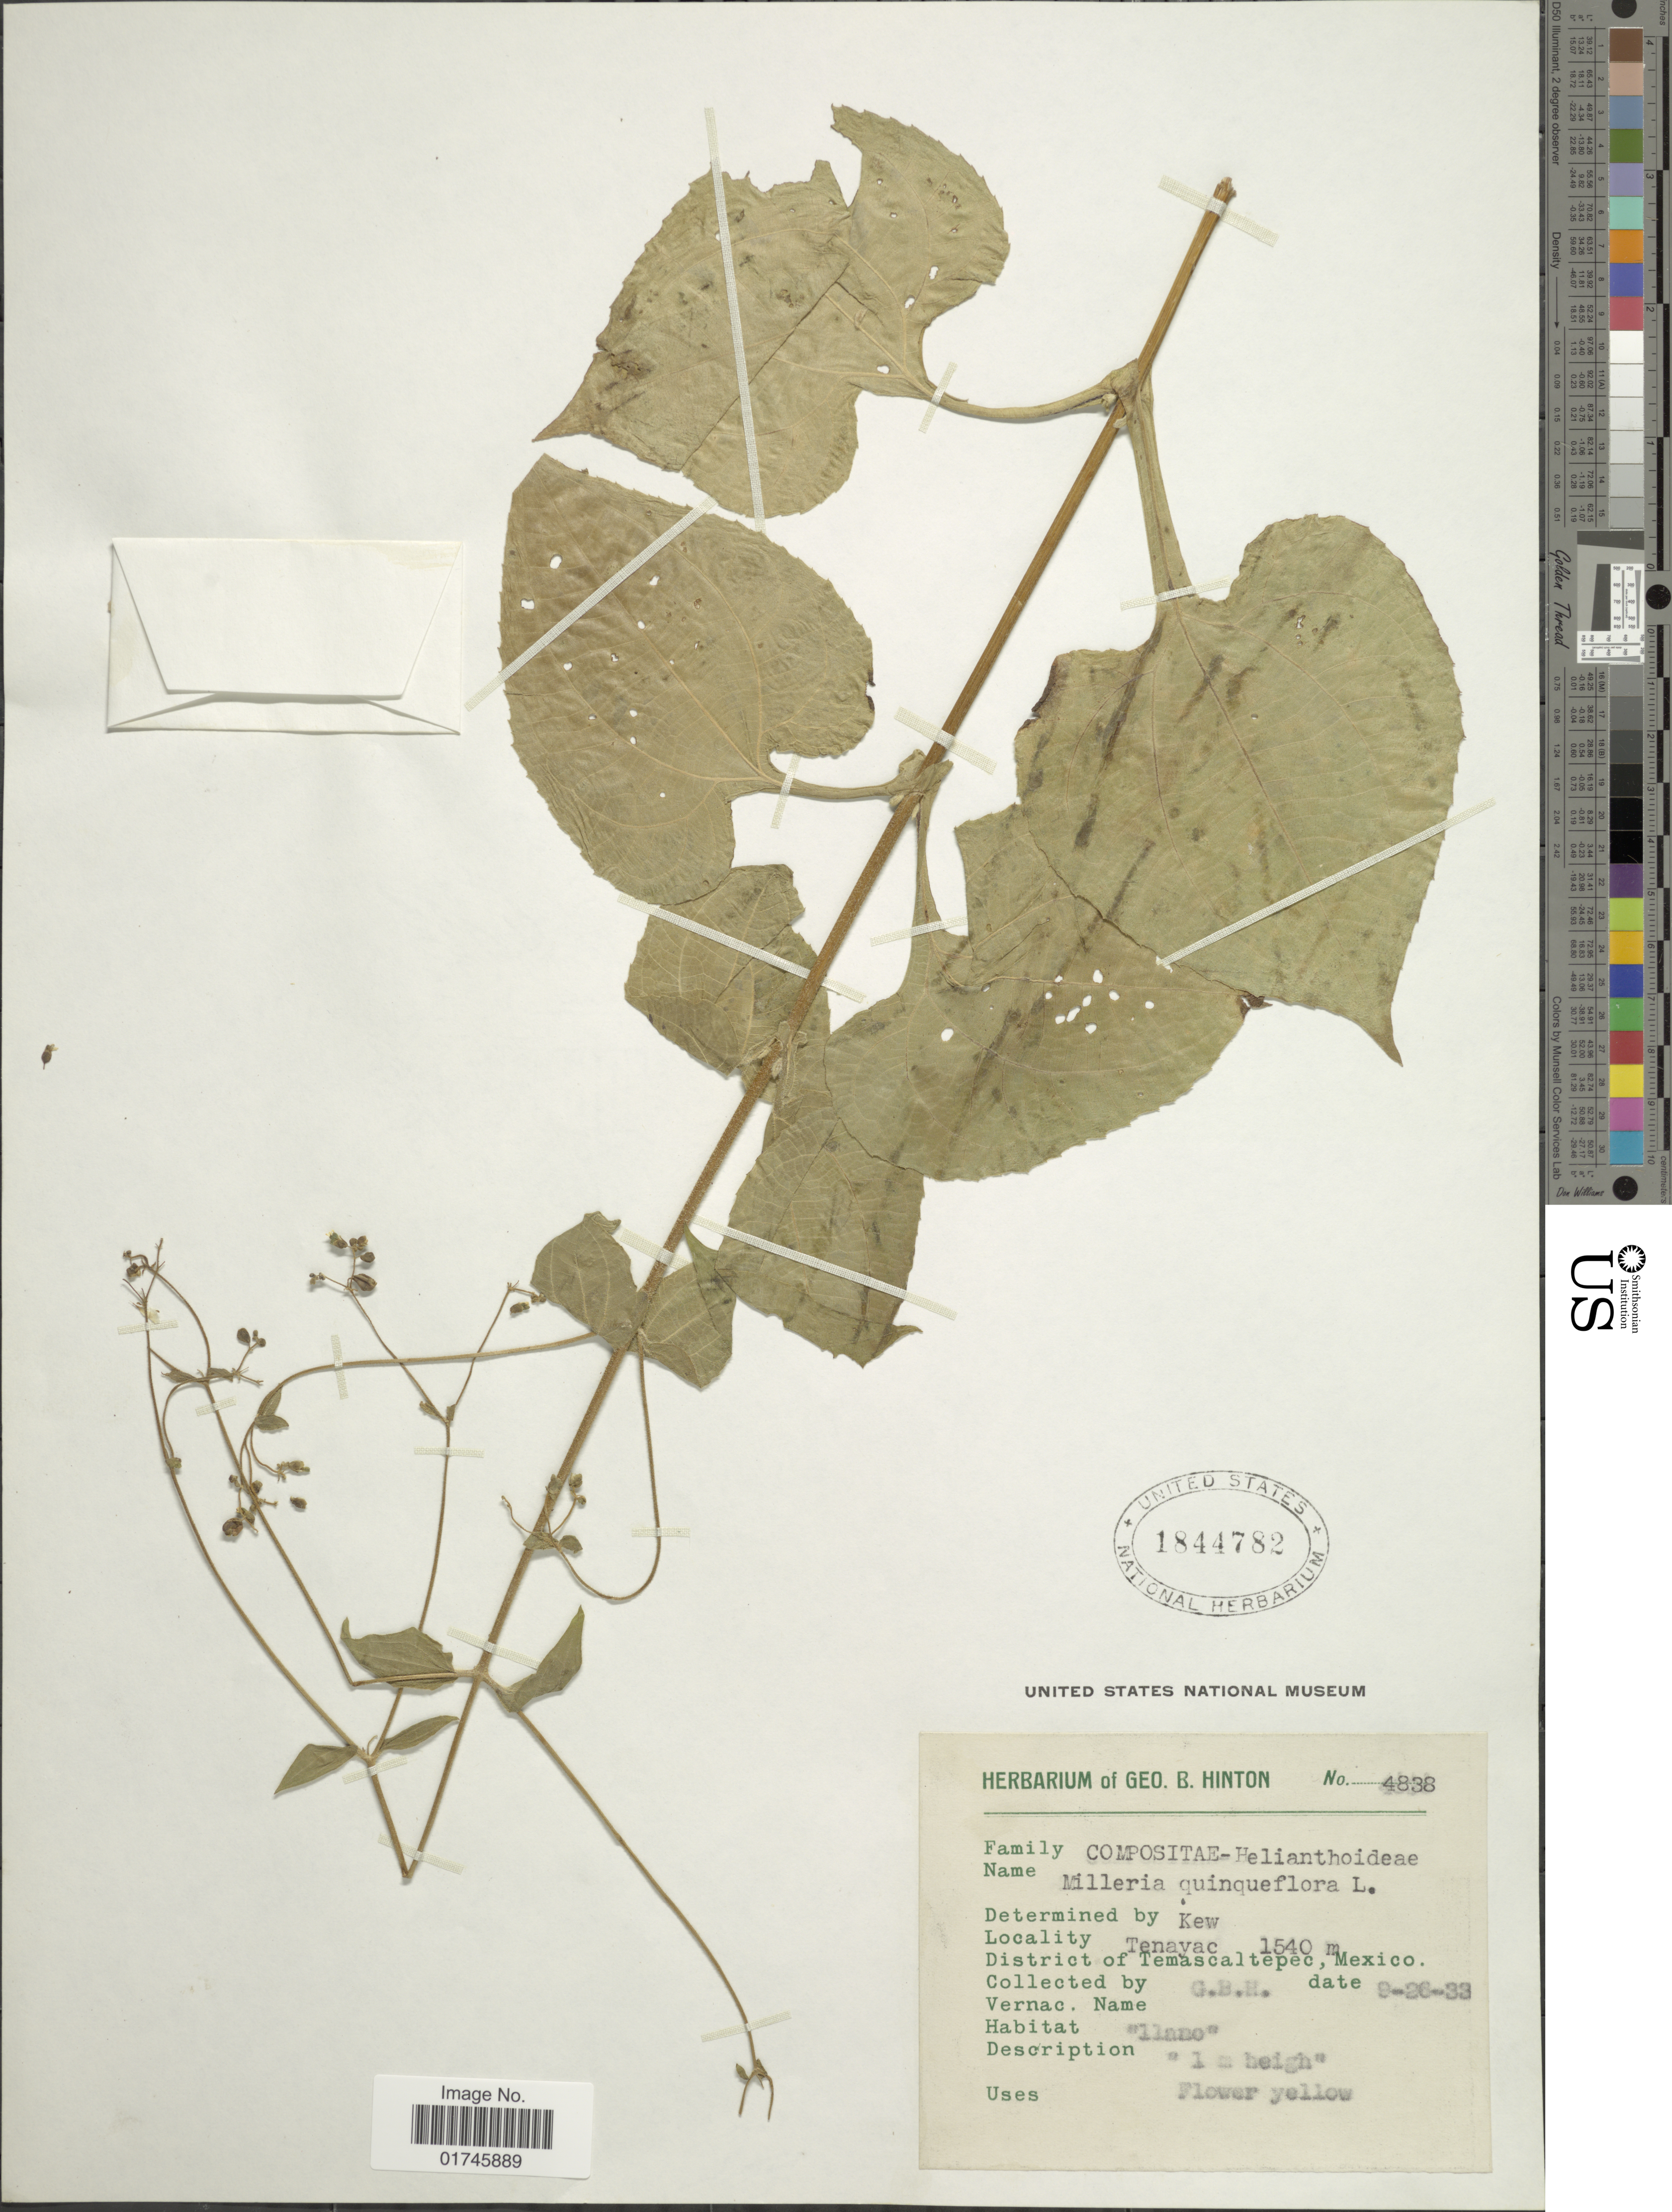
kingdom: Plantae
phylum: Tracheophyta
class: Magnoliopsida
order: Asterales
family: Asteraceae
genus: Milleria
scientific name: Milleria quinqueflora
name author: L.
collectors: G. B. Hinton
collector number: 4838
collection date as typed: Transcribed d/m/y: 26/9/33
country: Mexico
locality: Tenayac, Temascaltepec, Mexico.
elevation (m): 1540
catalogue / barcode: US 1844782